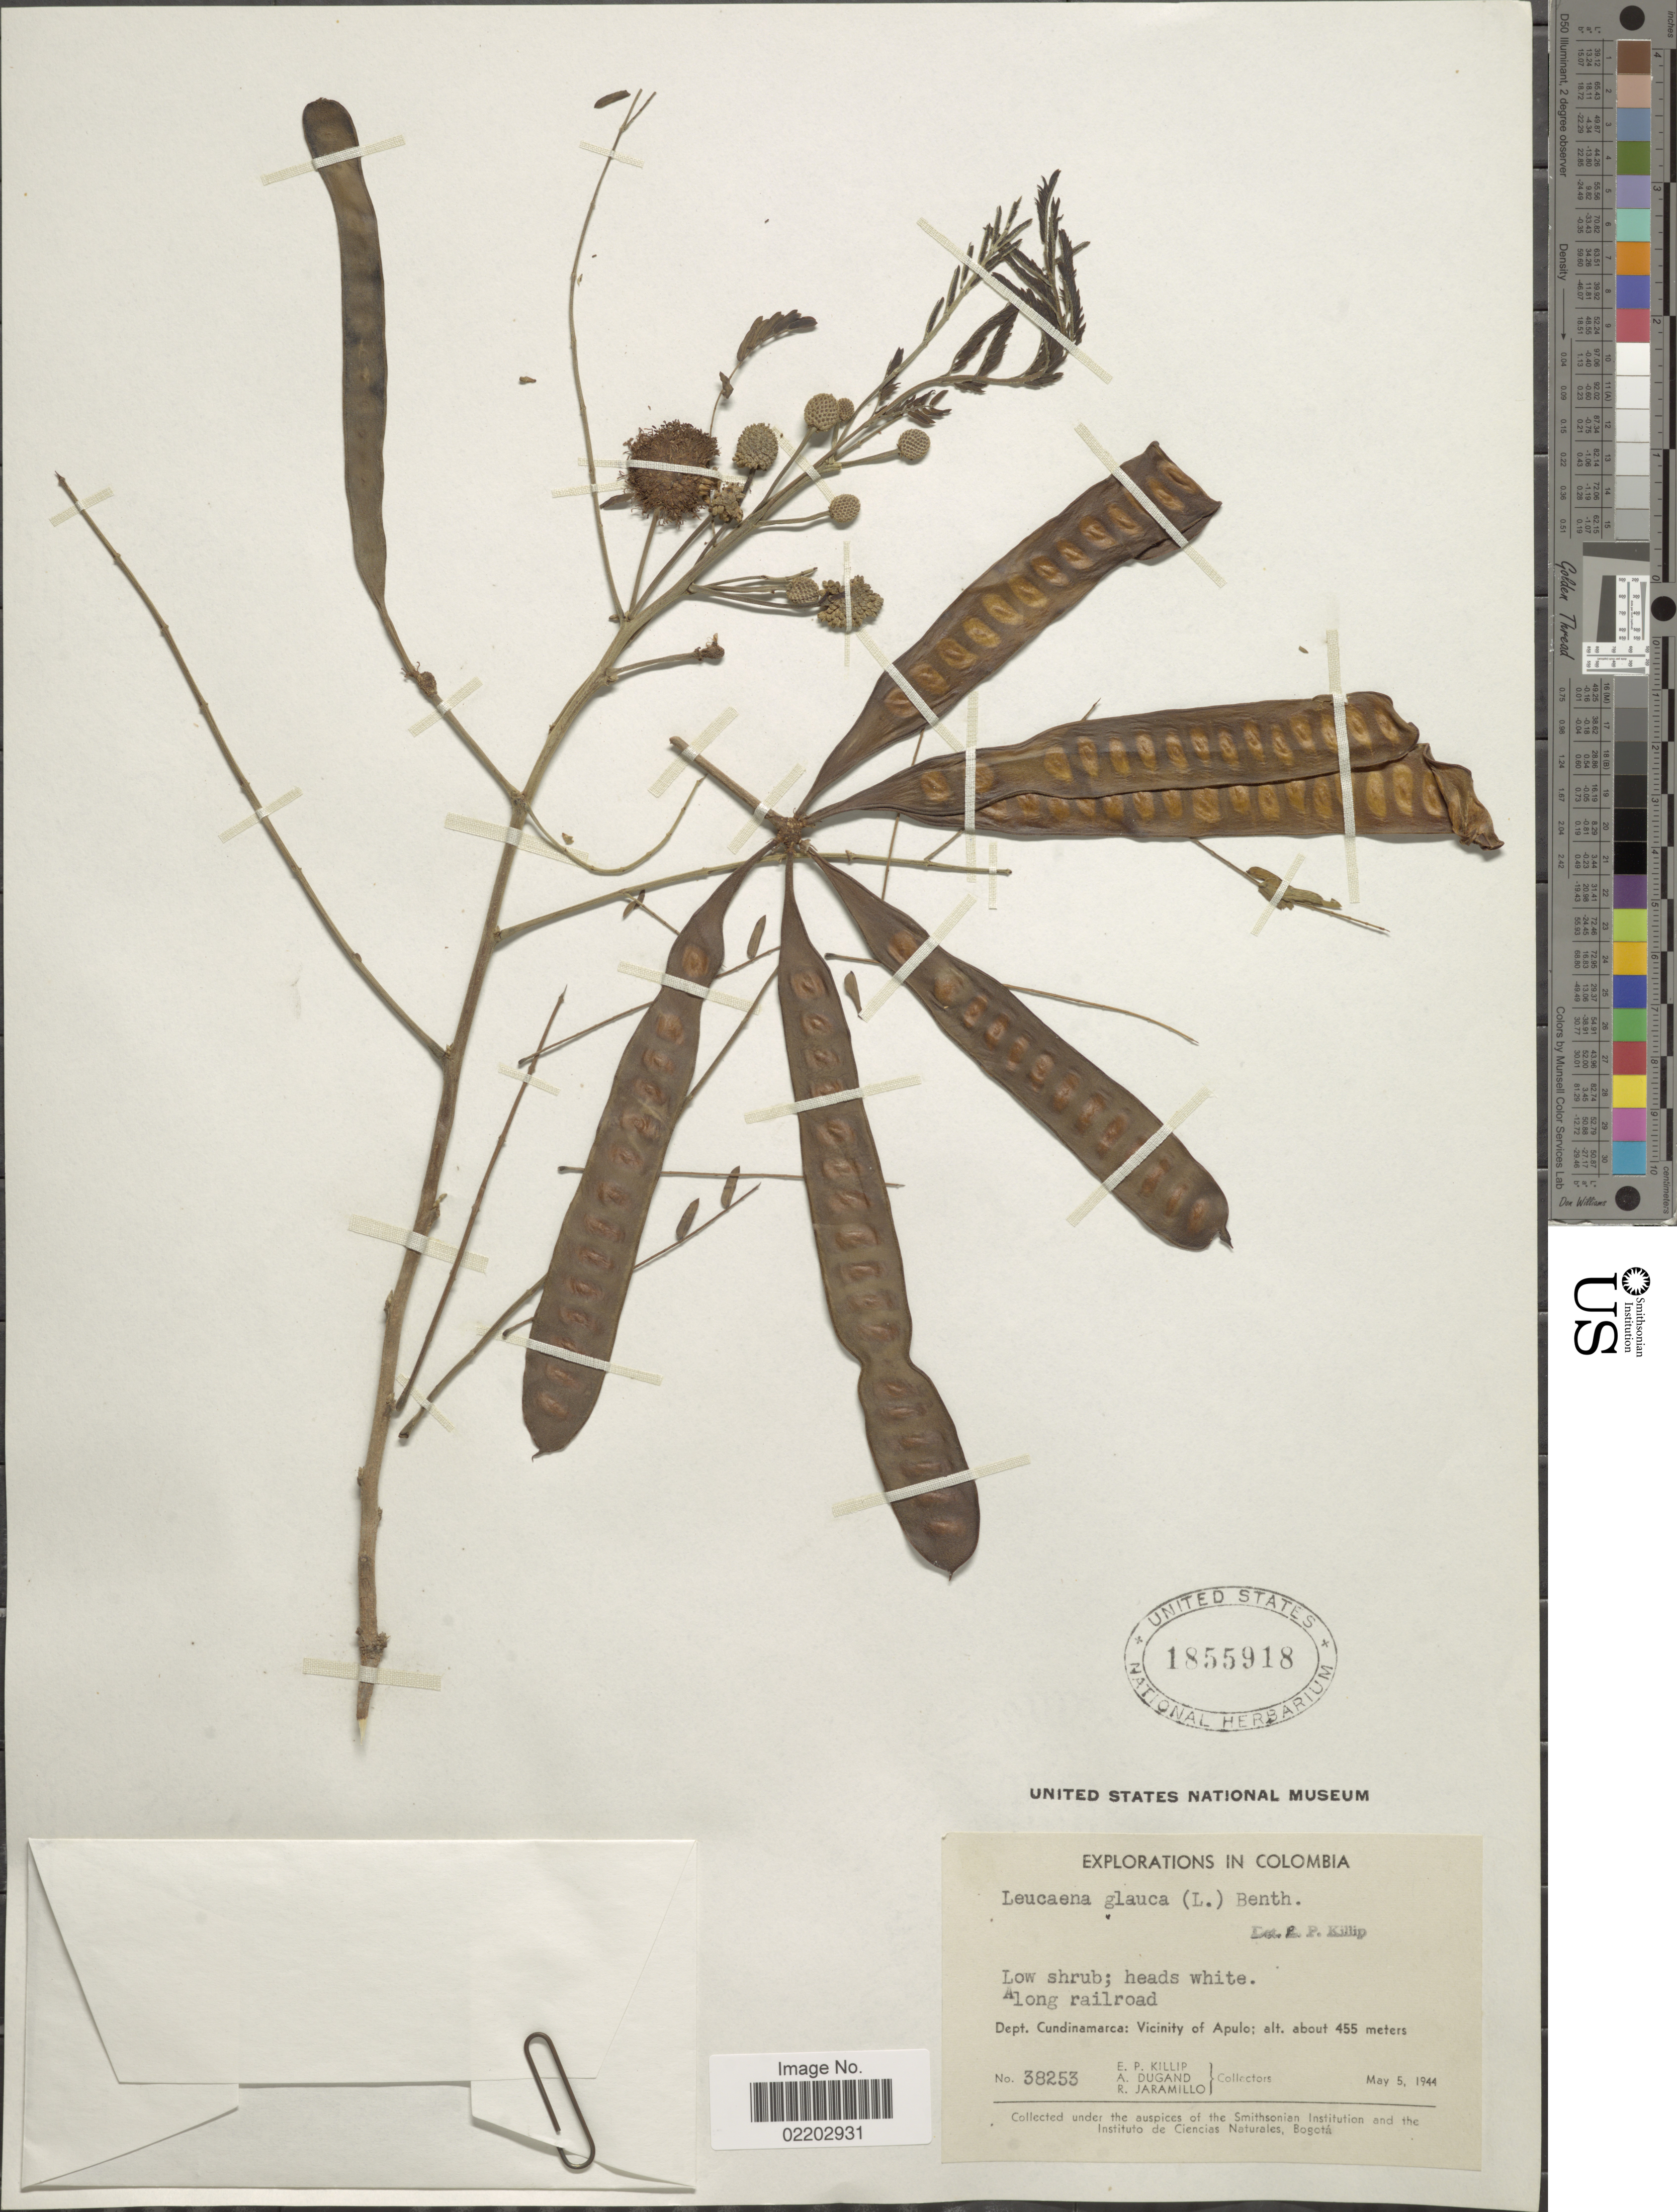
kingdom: Plantae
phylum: Tracheophyta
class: Magnoliopsida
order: Fabales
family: Fabaceae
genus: Leucaena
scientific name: Leucaena leucocephala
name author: (Lam.) de Wit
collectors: E. P. Killip, A. Dugand & R. Jaramillo M.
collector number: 38253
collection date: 1944-05-05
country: Colombia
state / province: Cundinamarca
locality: Along railroad, vicinity of Apulo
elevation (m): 455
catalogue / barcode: US 1855918